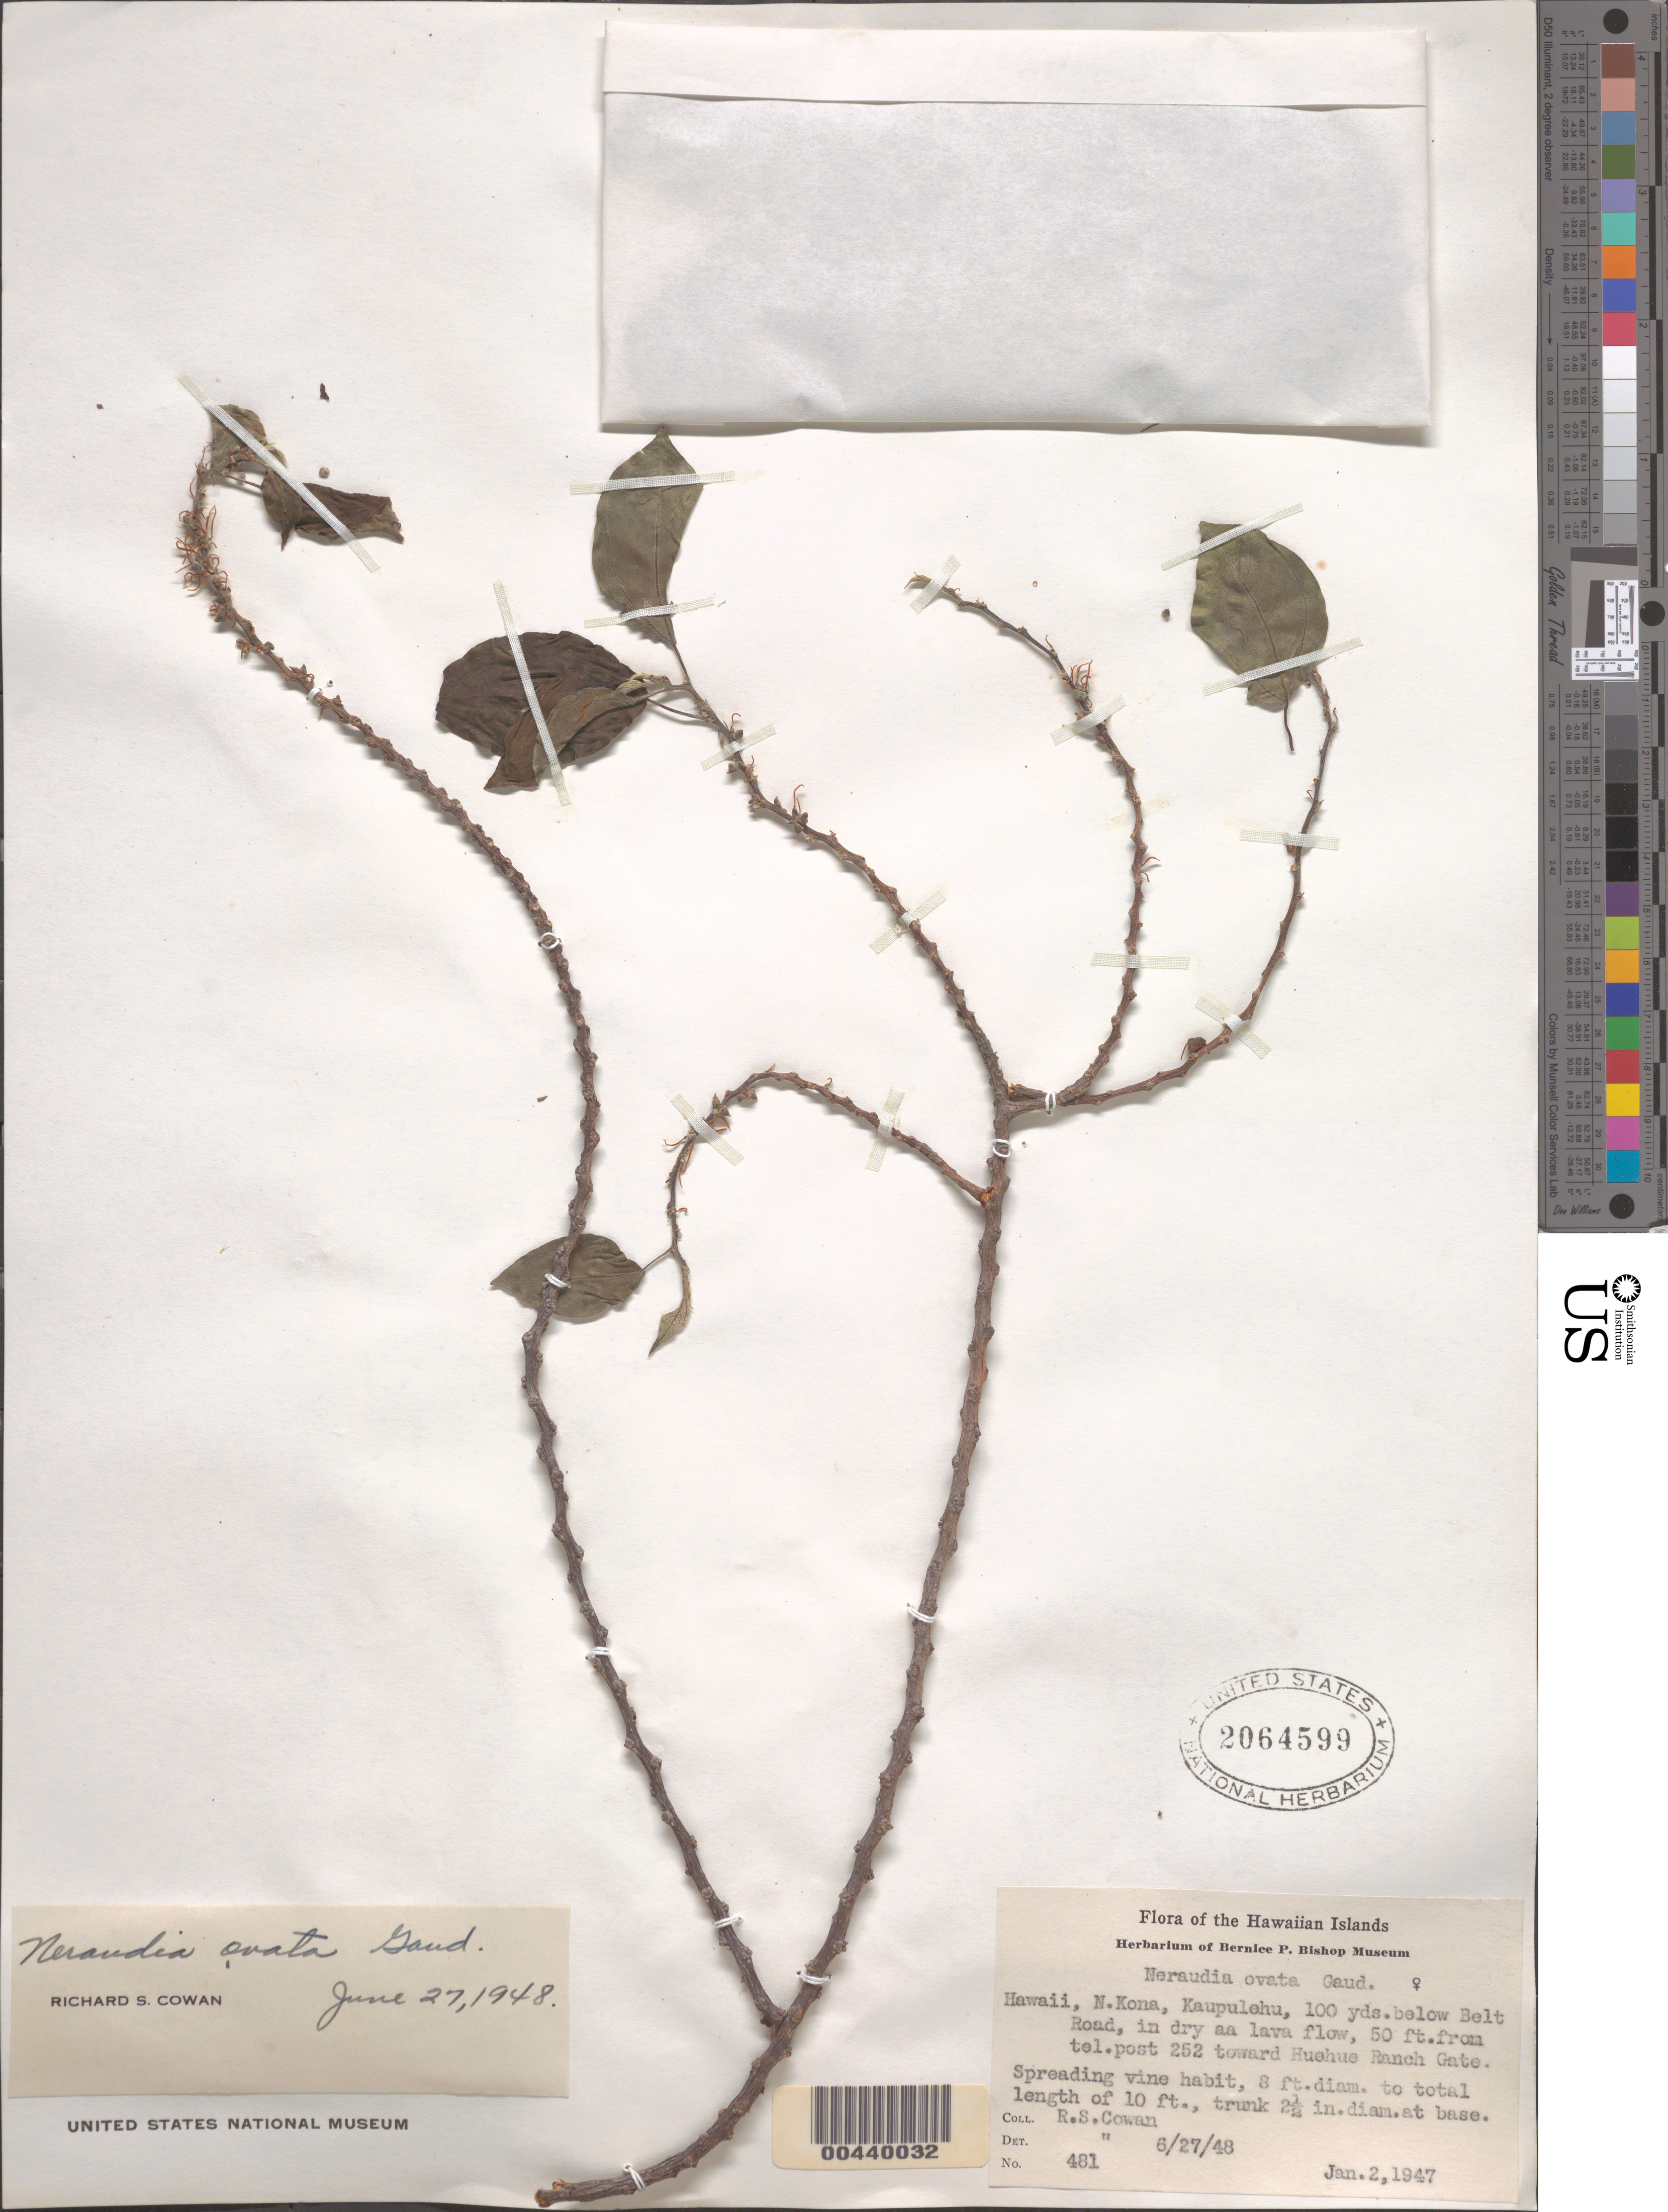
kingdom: Plantae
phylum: Tracheophyta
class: Magnoliopsida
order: Rosales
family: Urticaceae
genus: Neraudia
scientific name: Neraudia ovata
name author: Gaudich.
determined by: Cowan, R. S.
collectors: R. S. Cowan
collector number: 481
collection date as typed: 2 Jan 1947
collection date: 1947-01-02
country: United States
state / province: Hawaii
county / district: Hawaii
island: Hawaii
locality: N Kona, Kaupulehu, 100 yards below Belt Road, 50 ft from tel. post 252 toward Huehue Ranch Gate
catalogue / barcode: US 2064599